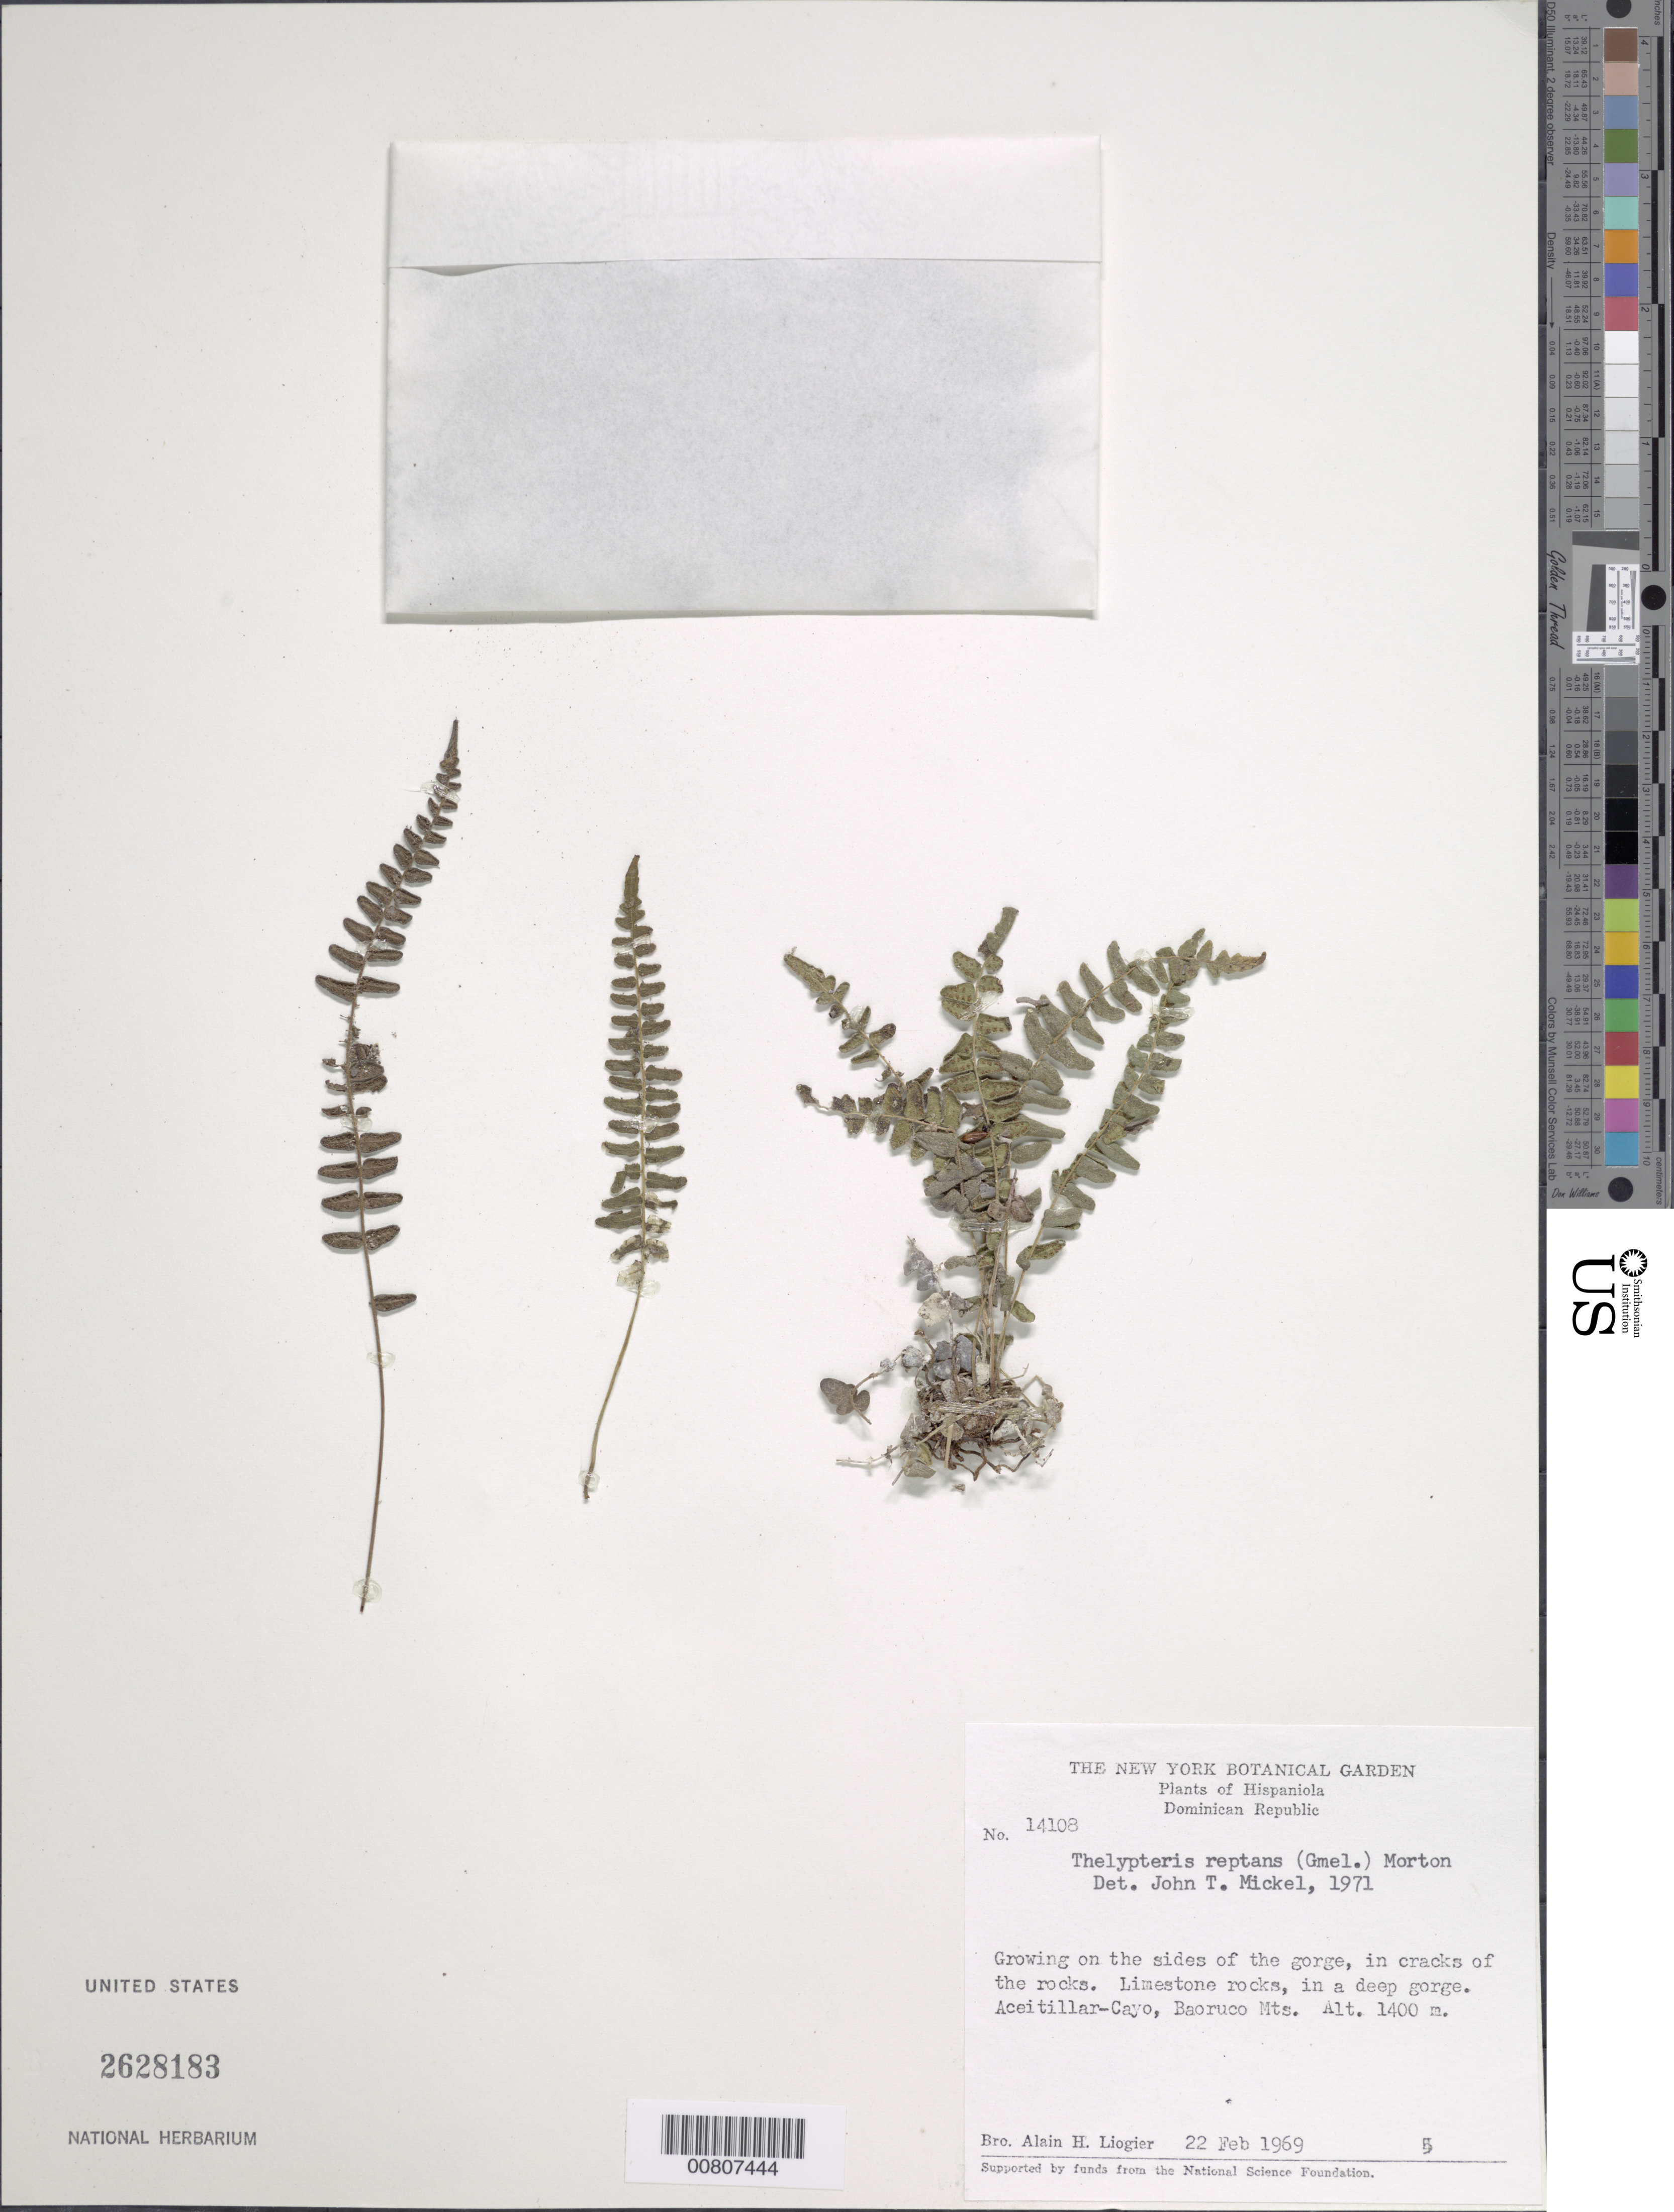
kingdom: Plantae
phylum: Tracheophyta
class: Polypodiopsida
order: Polypodiales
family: Thelypteridaceae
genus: Goniopteris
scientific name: Goniopteris reptans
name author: (J.F. Gmel.) C. Presl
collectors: A. H. Liogier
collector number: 14108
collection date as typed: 22 Feb 1969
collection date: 1969-02-22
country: Dominican Republic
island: Hispaniola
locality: Aceitillar-Cayo, Baoruco Mts.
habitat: Limestone rocks in deep gorge, on sides of gorge, in cracks of rocks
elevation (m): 1400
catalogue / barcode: US 2628183